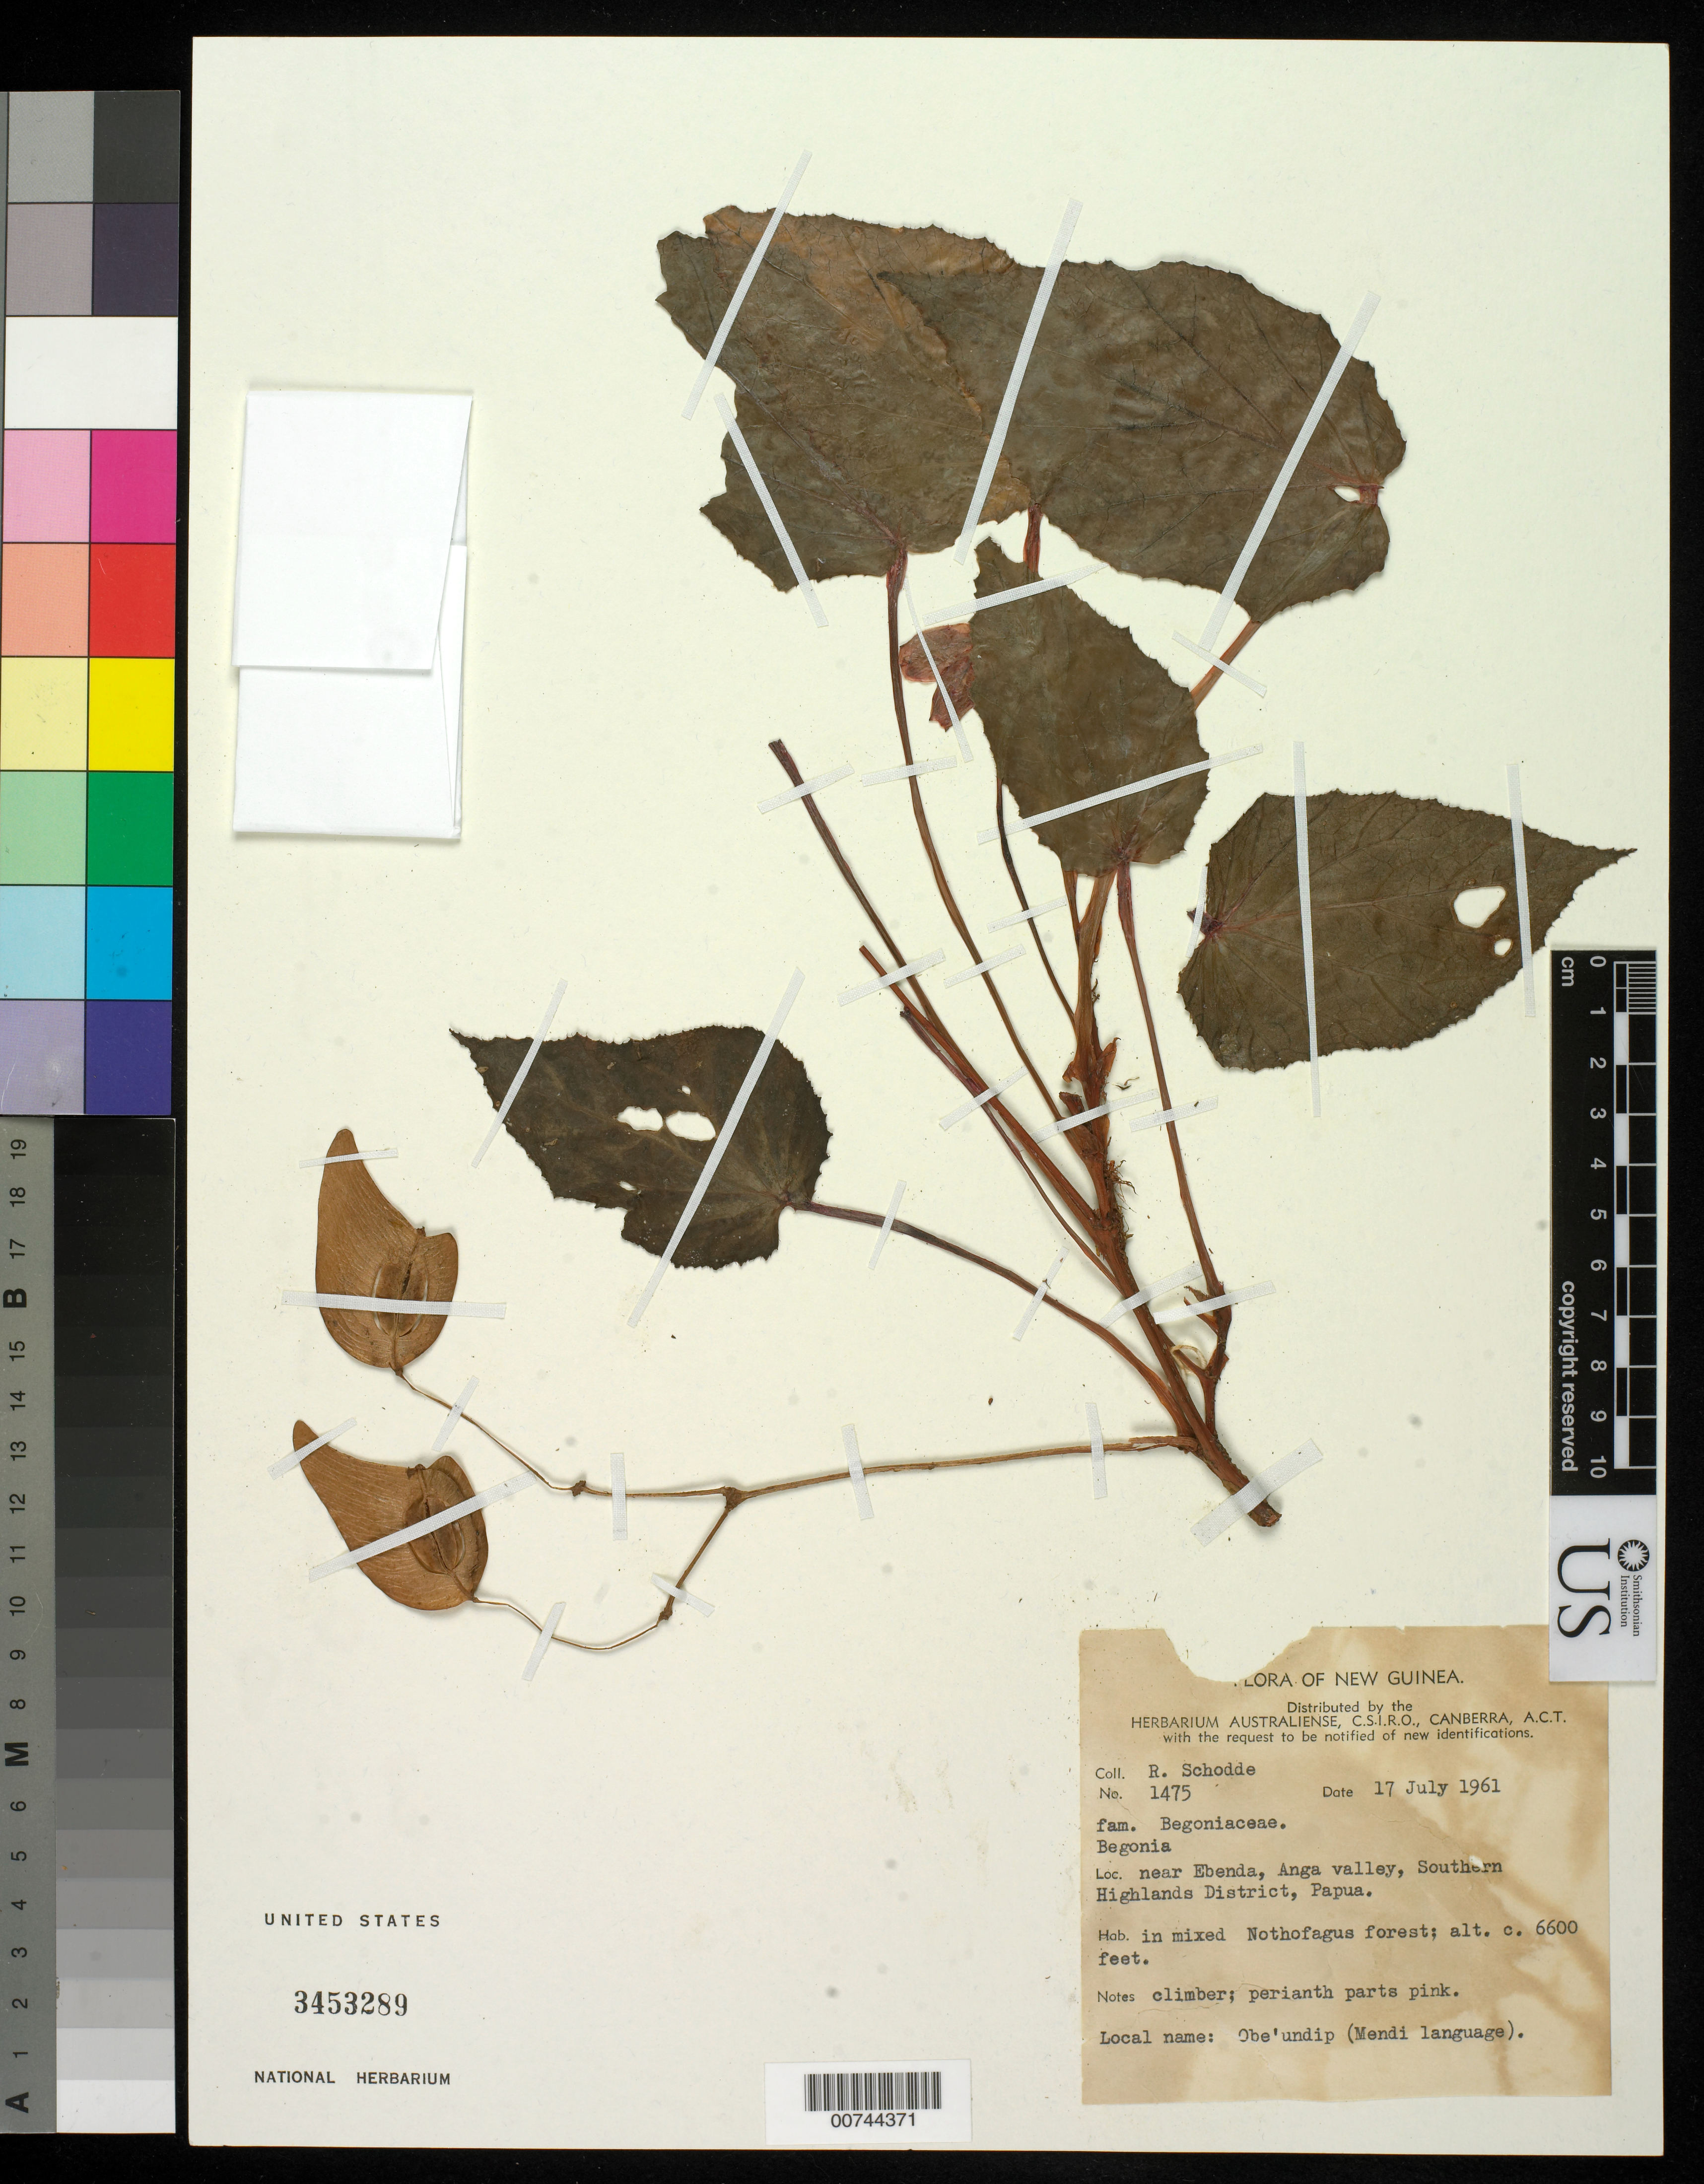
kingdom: Plantae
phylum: Tracheophyta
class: Magnoliopsida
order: Cucurbitales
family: Begoniaceae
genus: Begonia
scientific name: Begonia sp.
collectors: R. Schodde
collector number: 1475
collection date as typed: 17 Jul 1961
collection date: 1961-07-17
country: Papua New Guinea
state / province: Southern Highlands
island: New Guinea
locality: Near Ebenda, Anga Valley.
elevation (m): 2012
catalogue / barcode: US 3453289